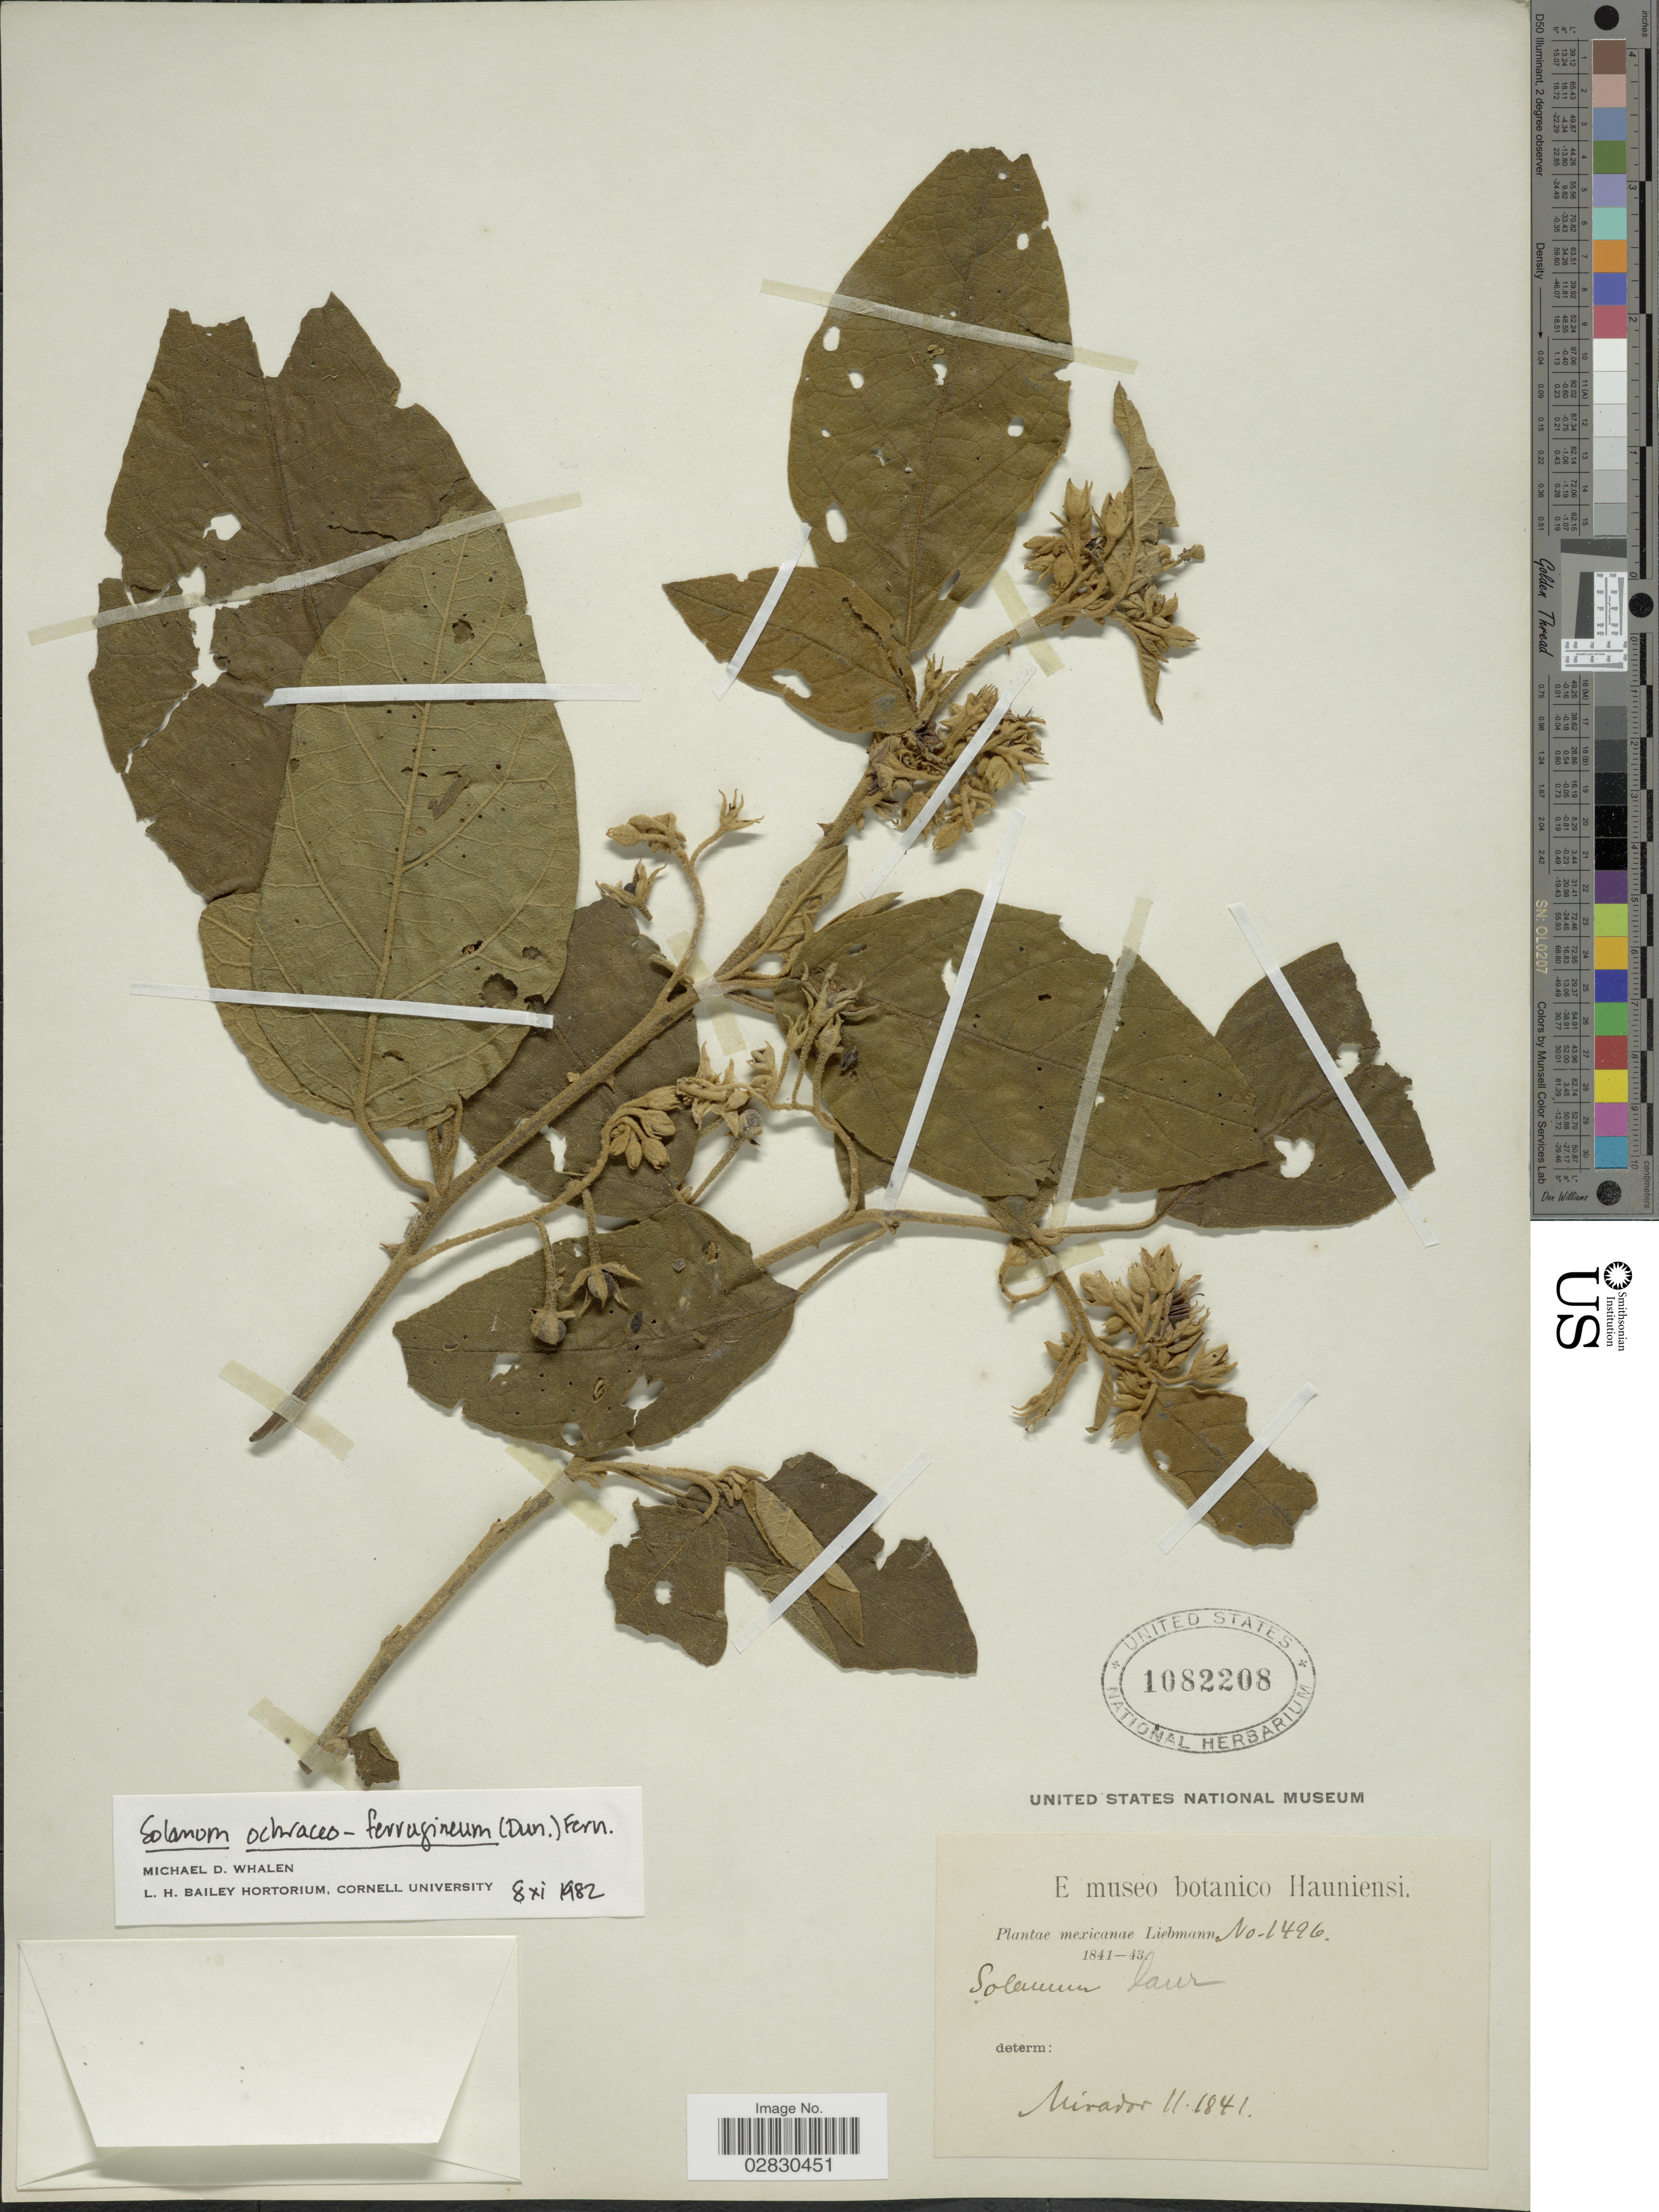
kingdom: Plantae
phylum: Tracheophyta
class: Magnoliopsida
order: Solanales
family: Solanaceae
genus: Solanum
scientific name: Solanum ochraceo-ferrugineum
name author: (Dunal) Fernald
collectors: Liebmann, --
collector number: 1496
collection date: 1841/1843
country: Mexico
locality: Mexicanae.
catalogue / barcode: US 1082208